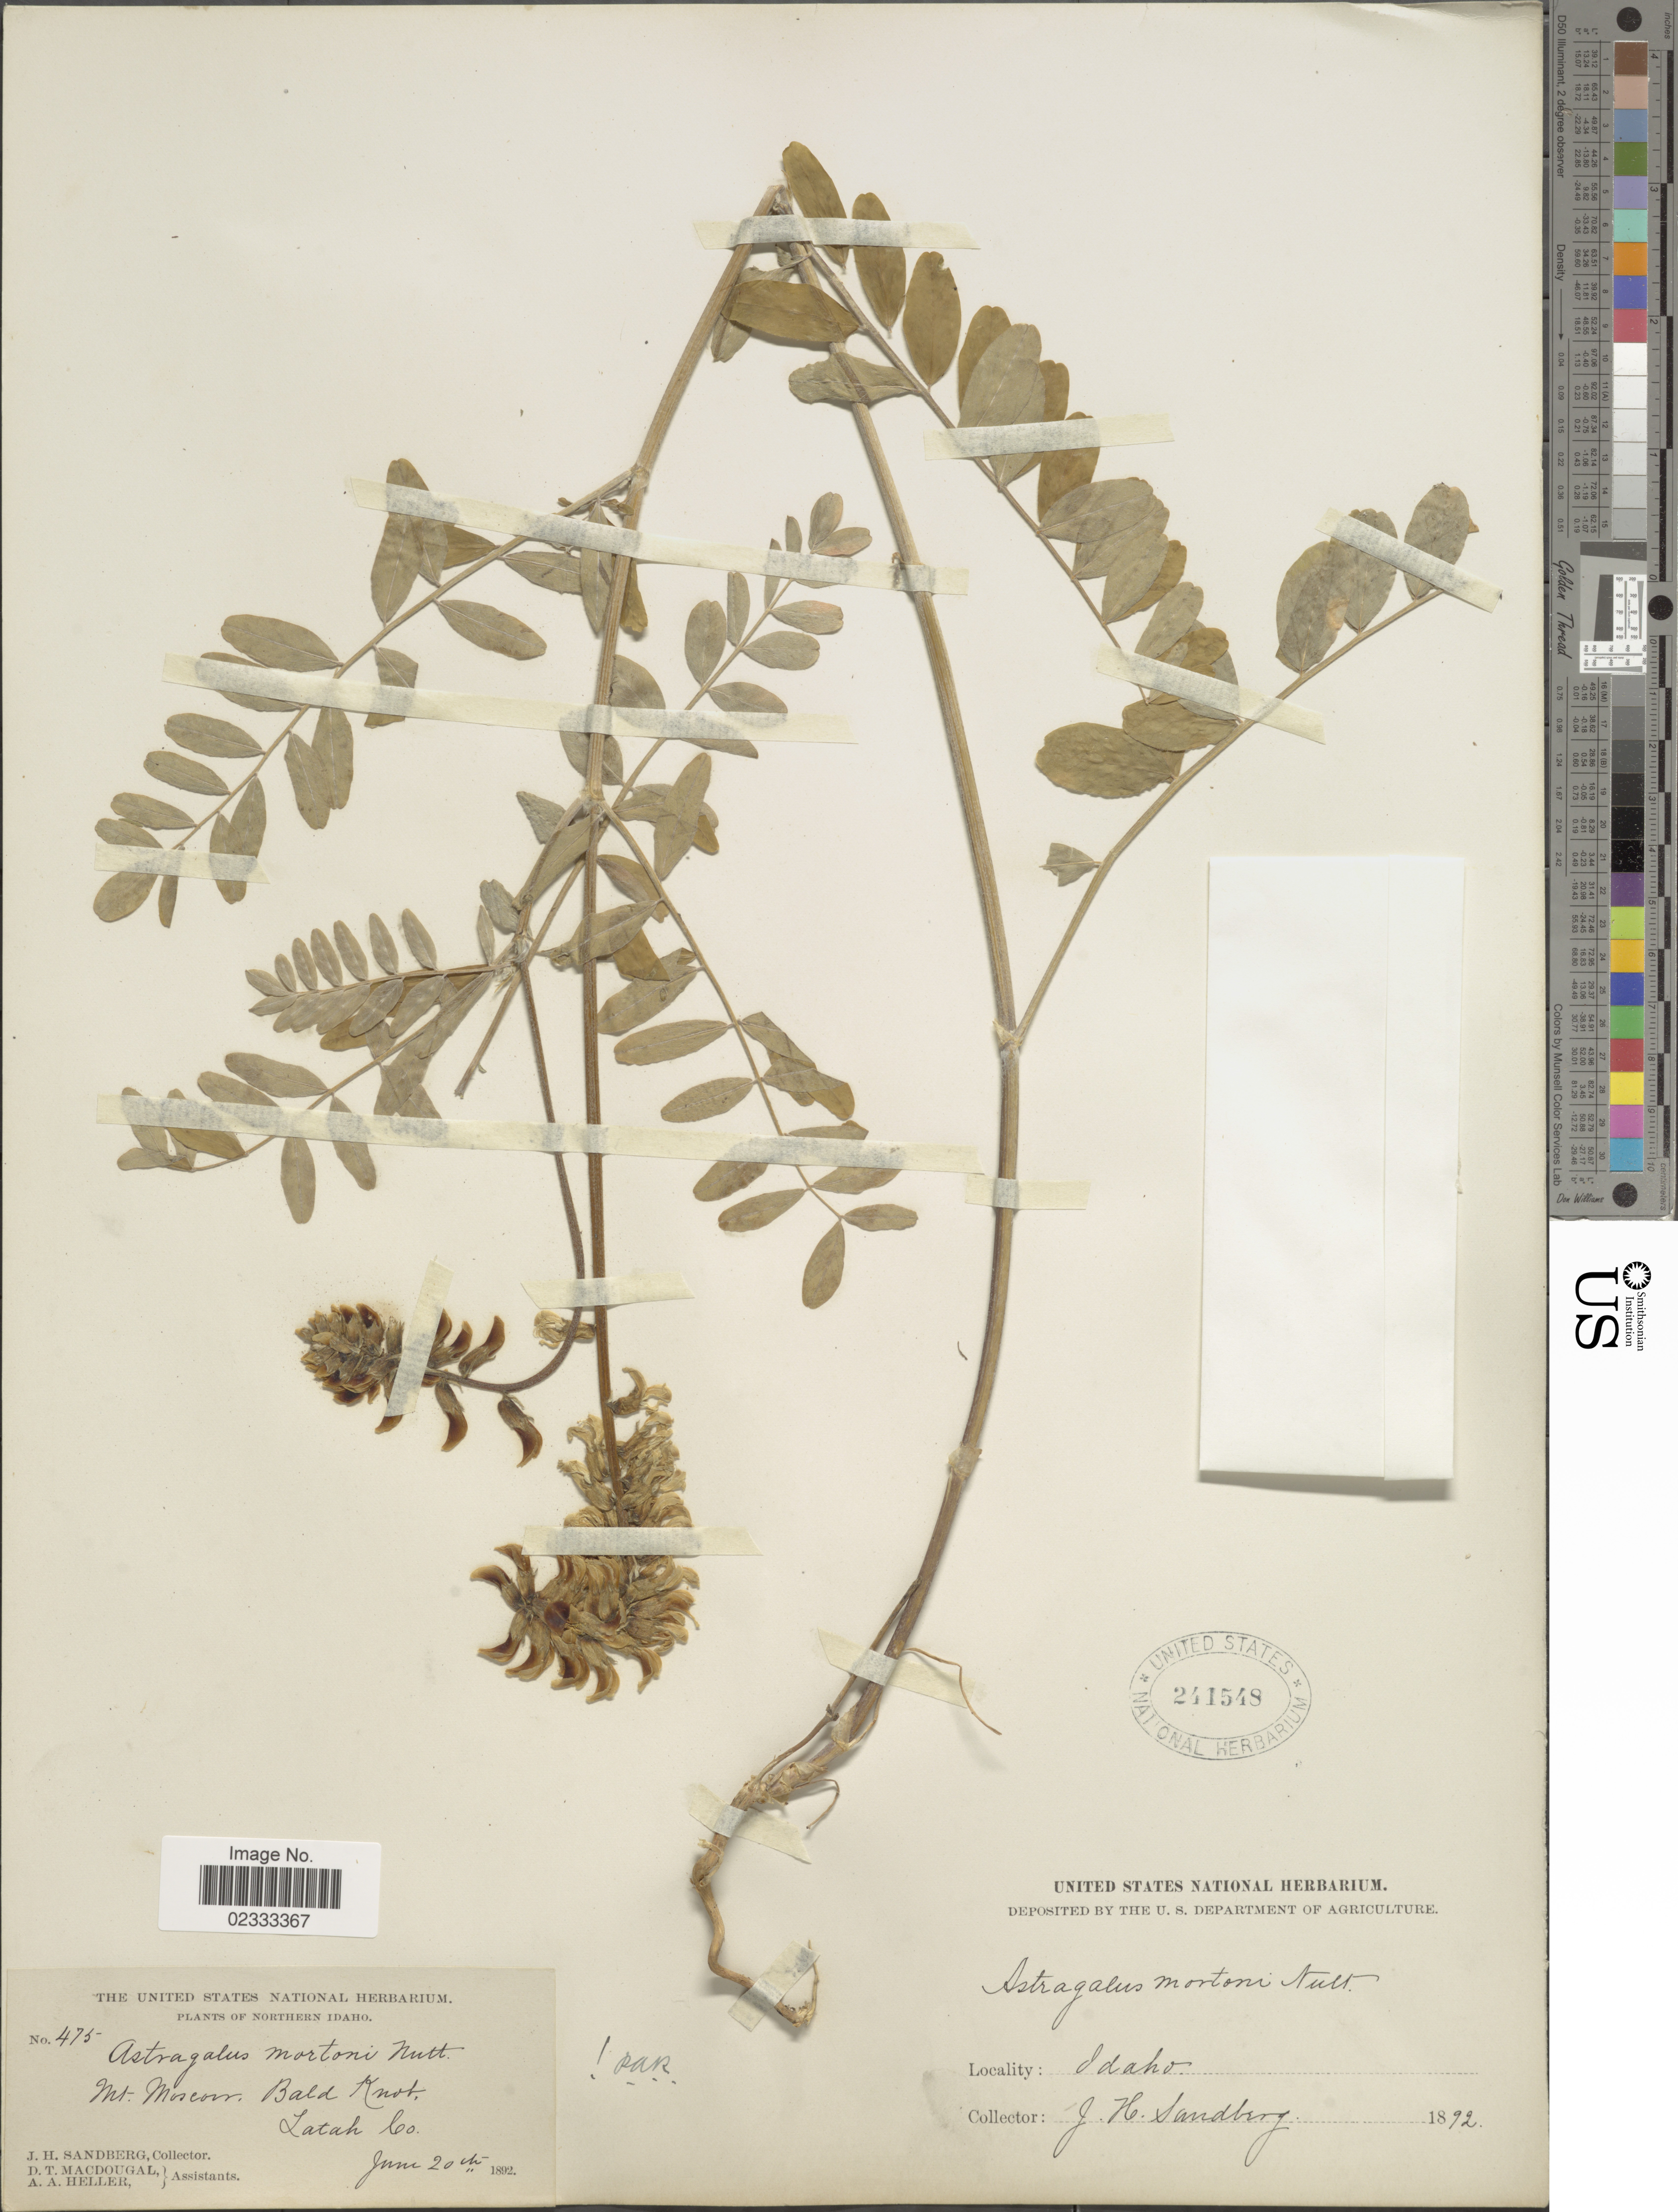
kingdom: Plantae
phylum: Tracheophyta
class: Magnoliopsida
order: Fabales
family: Fabaceae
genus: Astragalus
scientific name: Astragalus mortonii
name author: Nutt.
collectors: J. H. Sandberg, D. T. MacDougal & A. A. Heller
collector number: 475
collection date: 1892-06-20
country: United States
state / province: Idaho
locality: Mt. Moscow, Bald Knot, Latah Co., Northern Idaho.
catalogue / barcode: US 241548